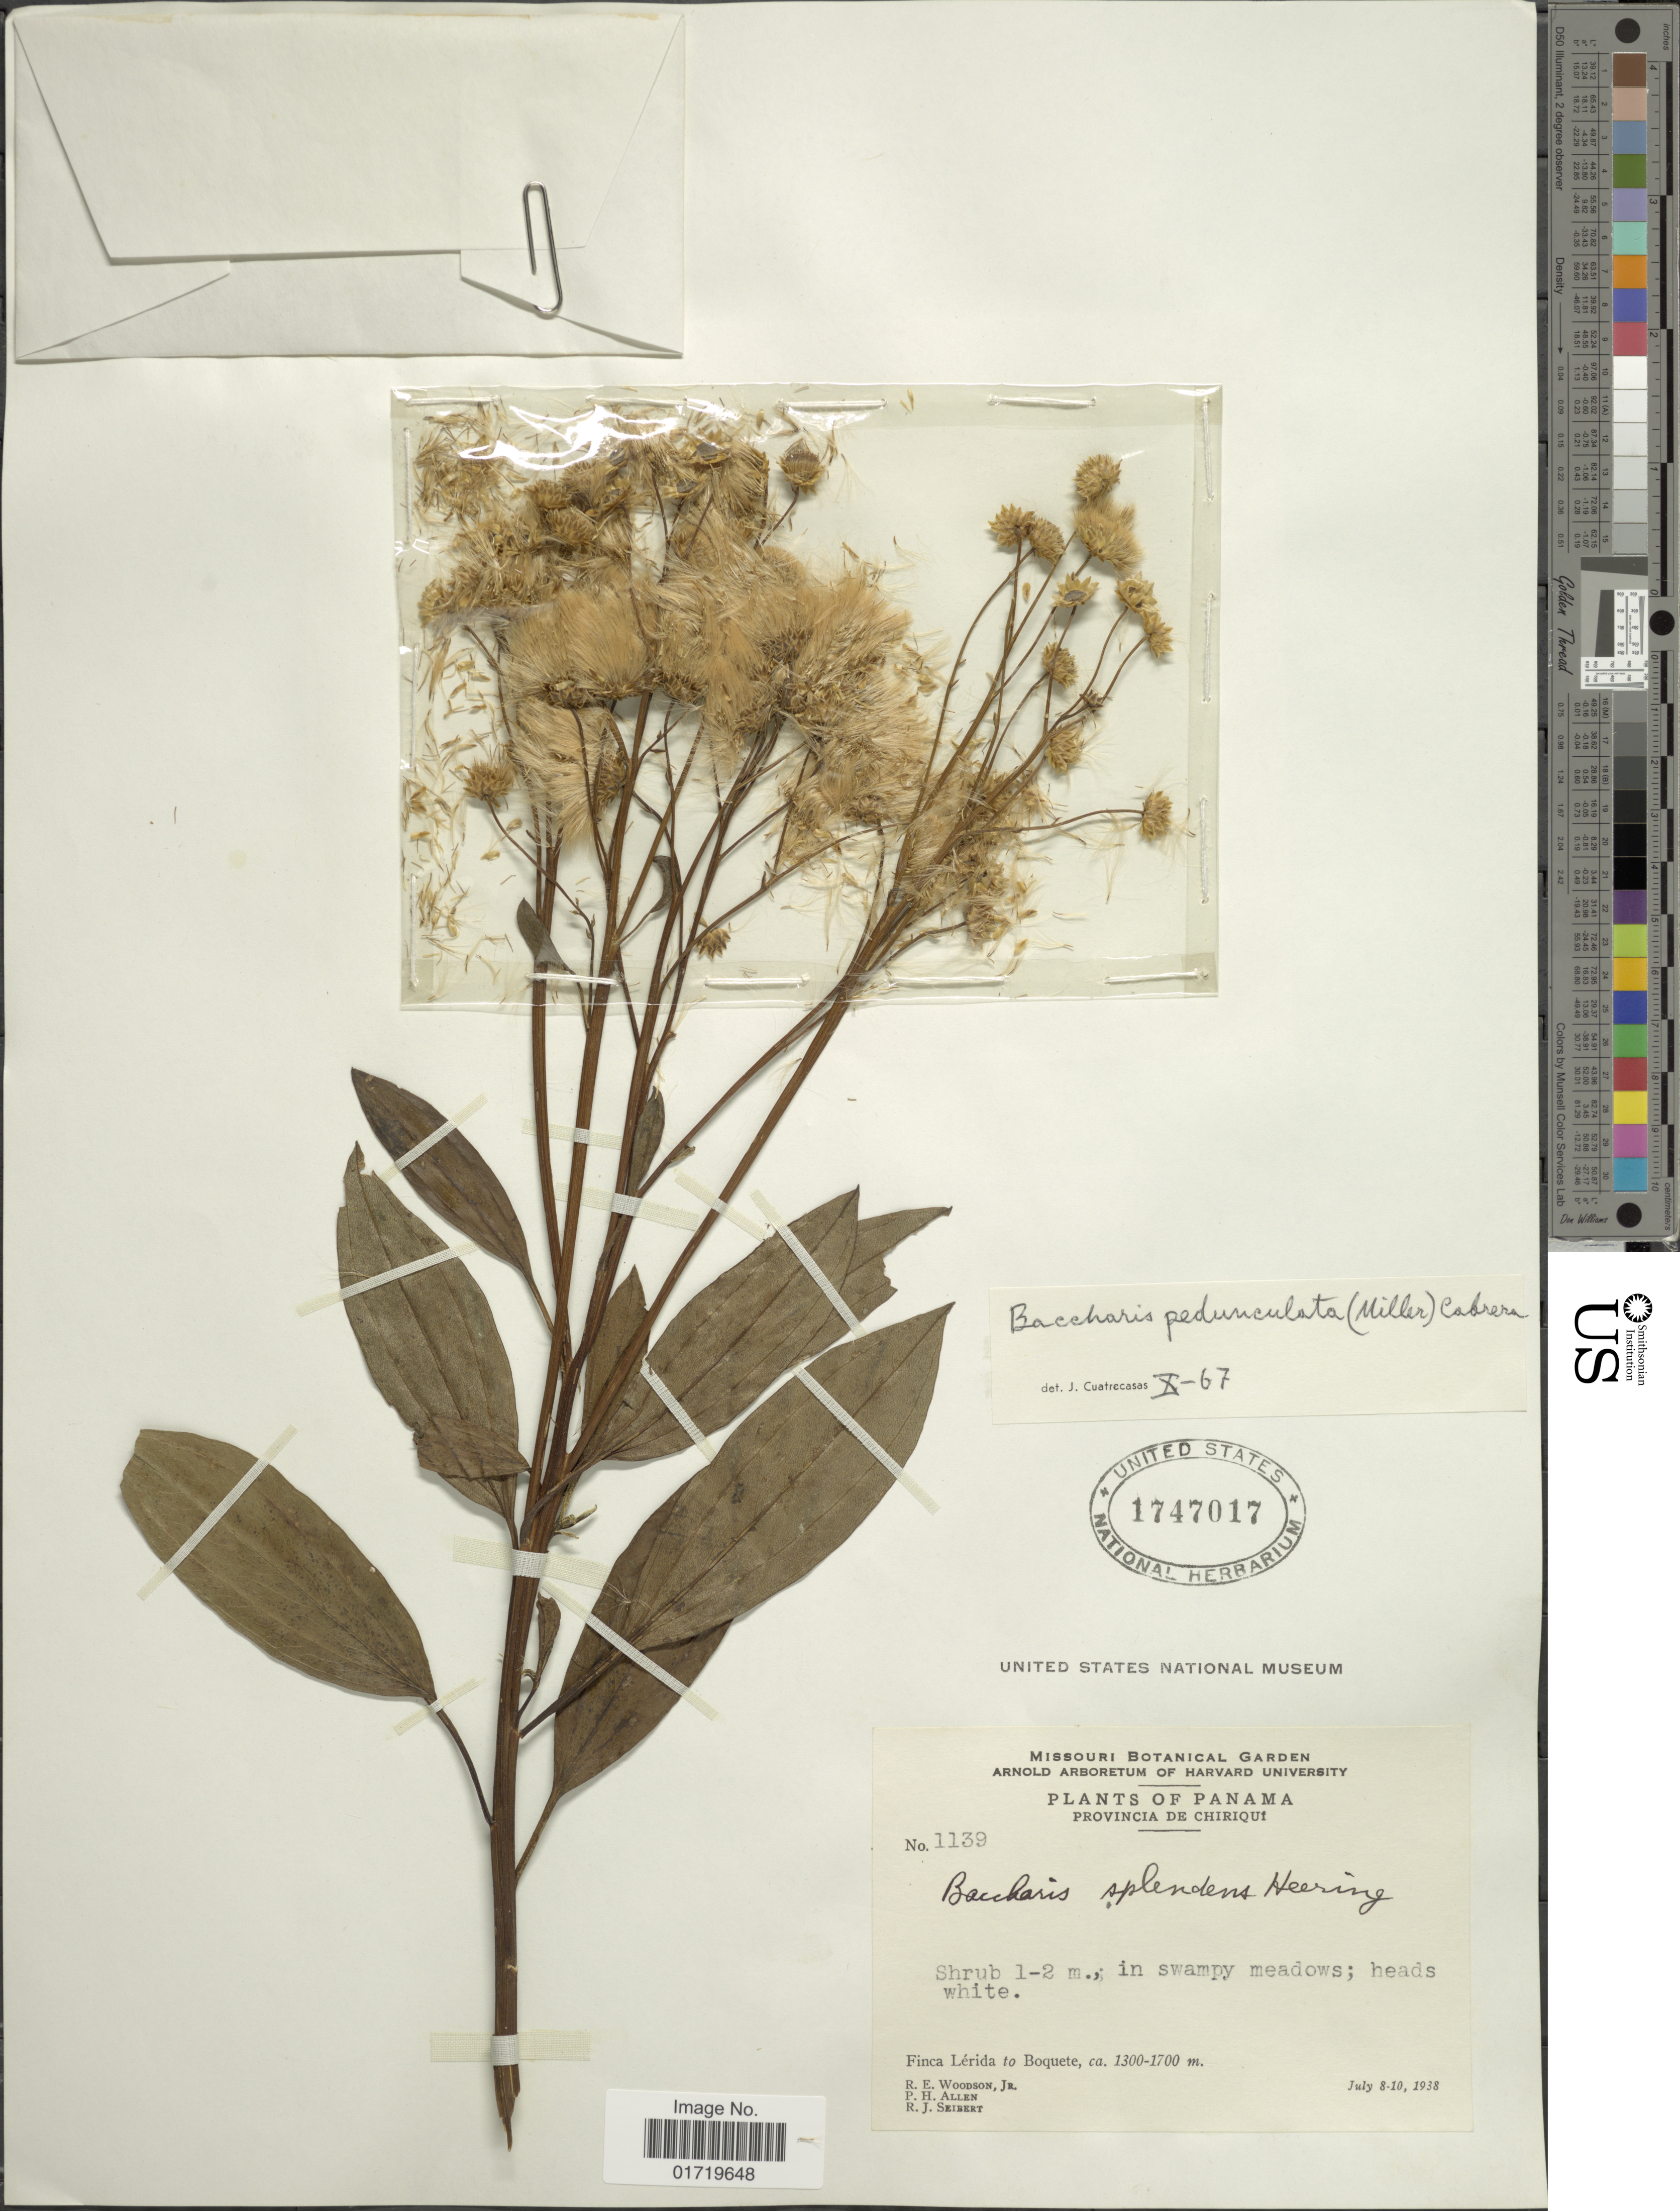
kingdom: Plantae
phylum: Tracheophyta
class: Magnoliopsida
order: Asterales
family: Asteraceae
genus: Baccharis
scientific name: Baccharis pedunculata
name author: (Mill.) Cabrera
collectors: R. E. Woodson, P. H. Allen & R. J. Seibert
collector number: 1139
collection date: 1938-07-08/1938-07-10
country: Panama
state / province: Chiriqui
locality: Provincia de Chiriqui, Finca Lerida to Boquete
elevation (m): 1300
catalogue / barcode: US 1747017